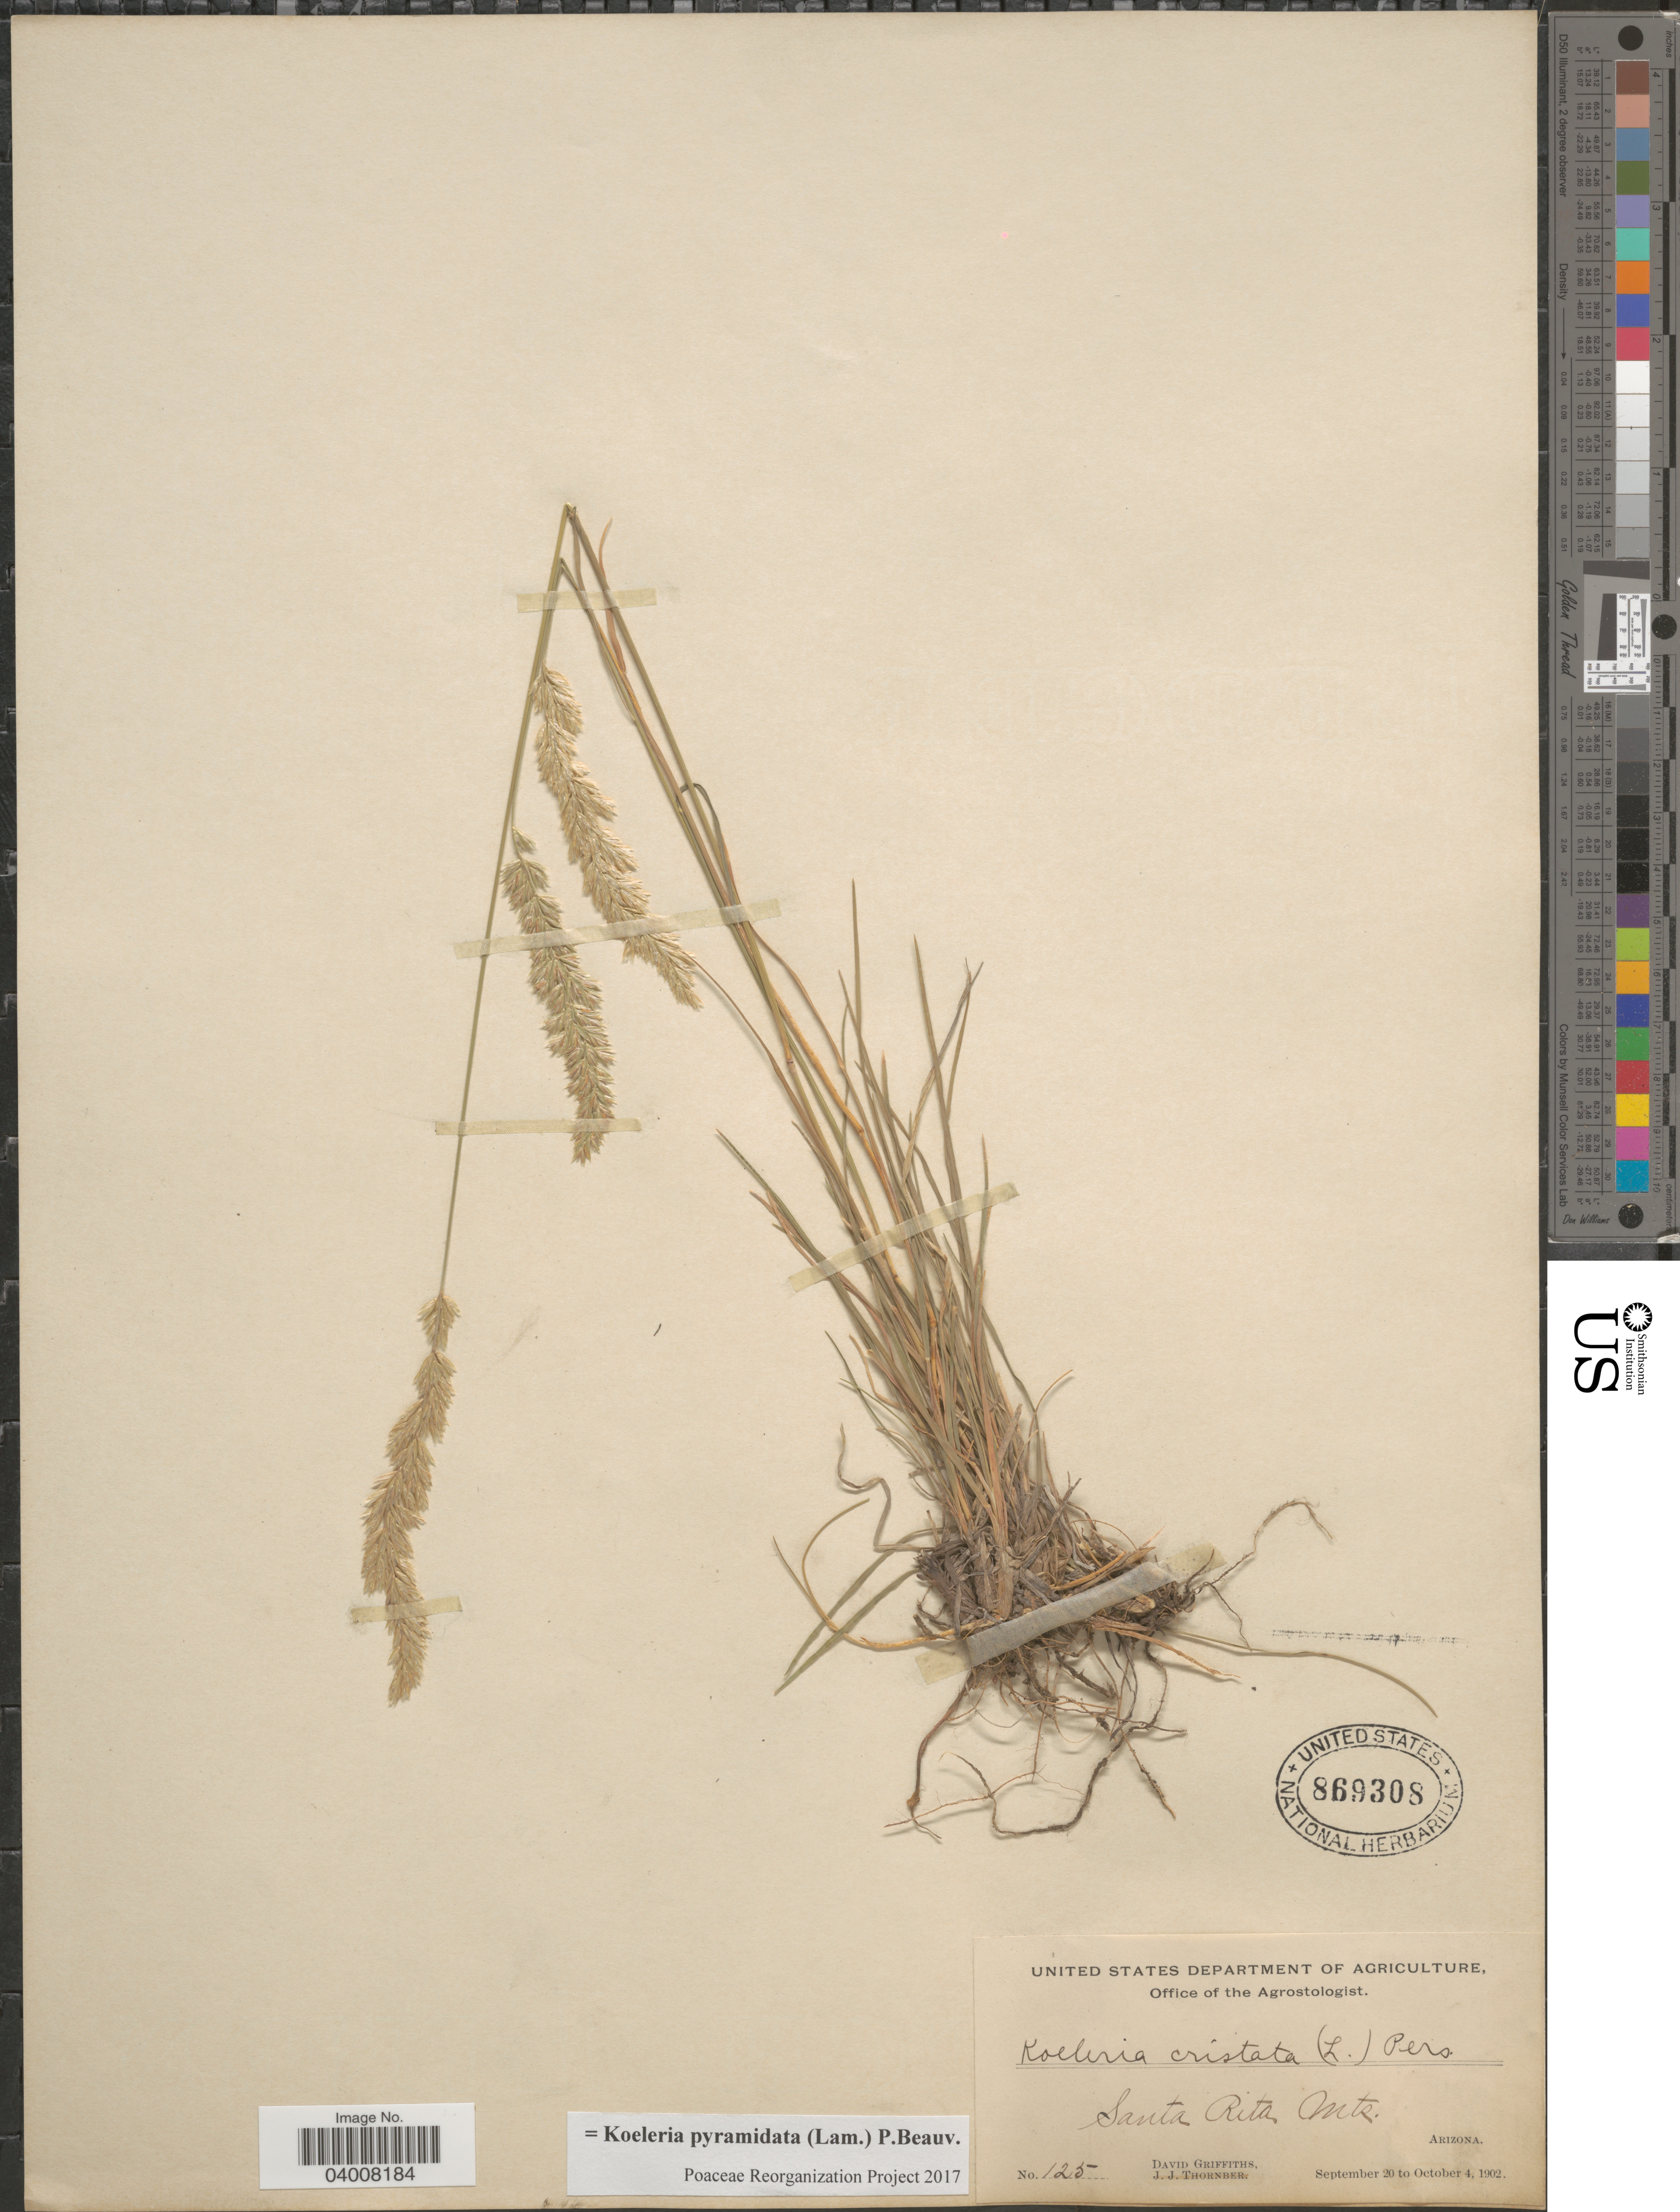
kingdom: Plantae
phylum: Tracheophyta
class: Liliopsida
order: Poales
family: Poaceae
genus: Koeleria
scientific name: Koeleria pyramidata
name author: (Lam.) P. Beauv.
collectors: D. Griffiths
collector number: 125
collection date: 1902-09-20/1902-10-04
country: United States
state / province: Arizona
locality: Santa Rita Mts.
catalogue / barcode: US 869308